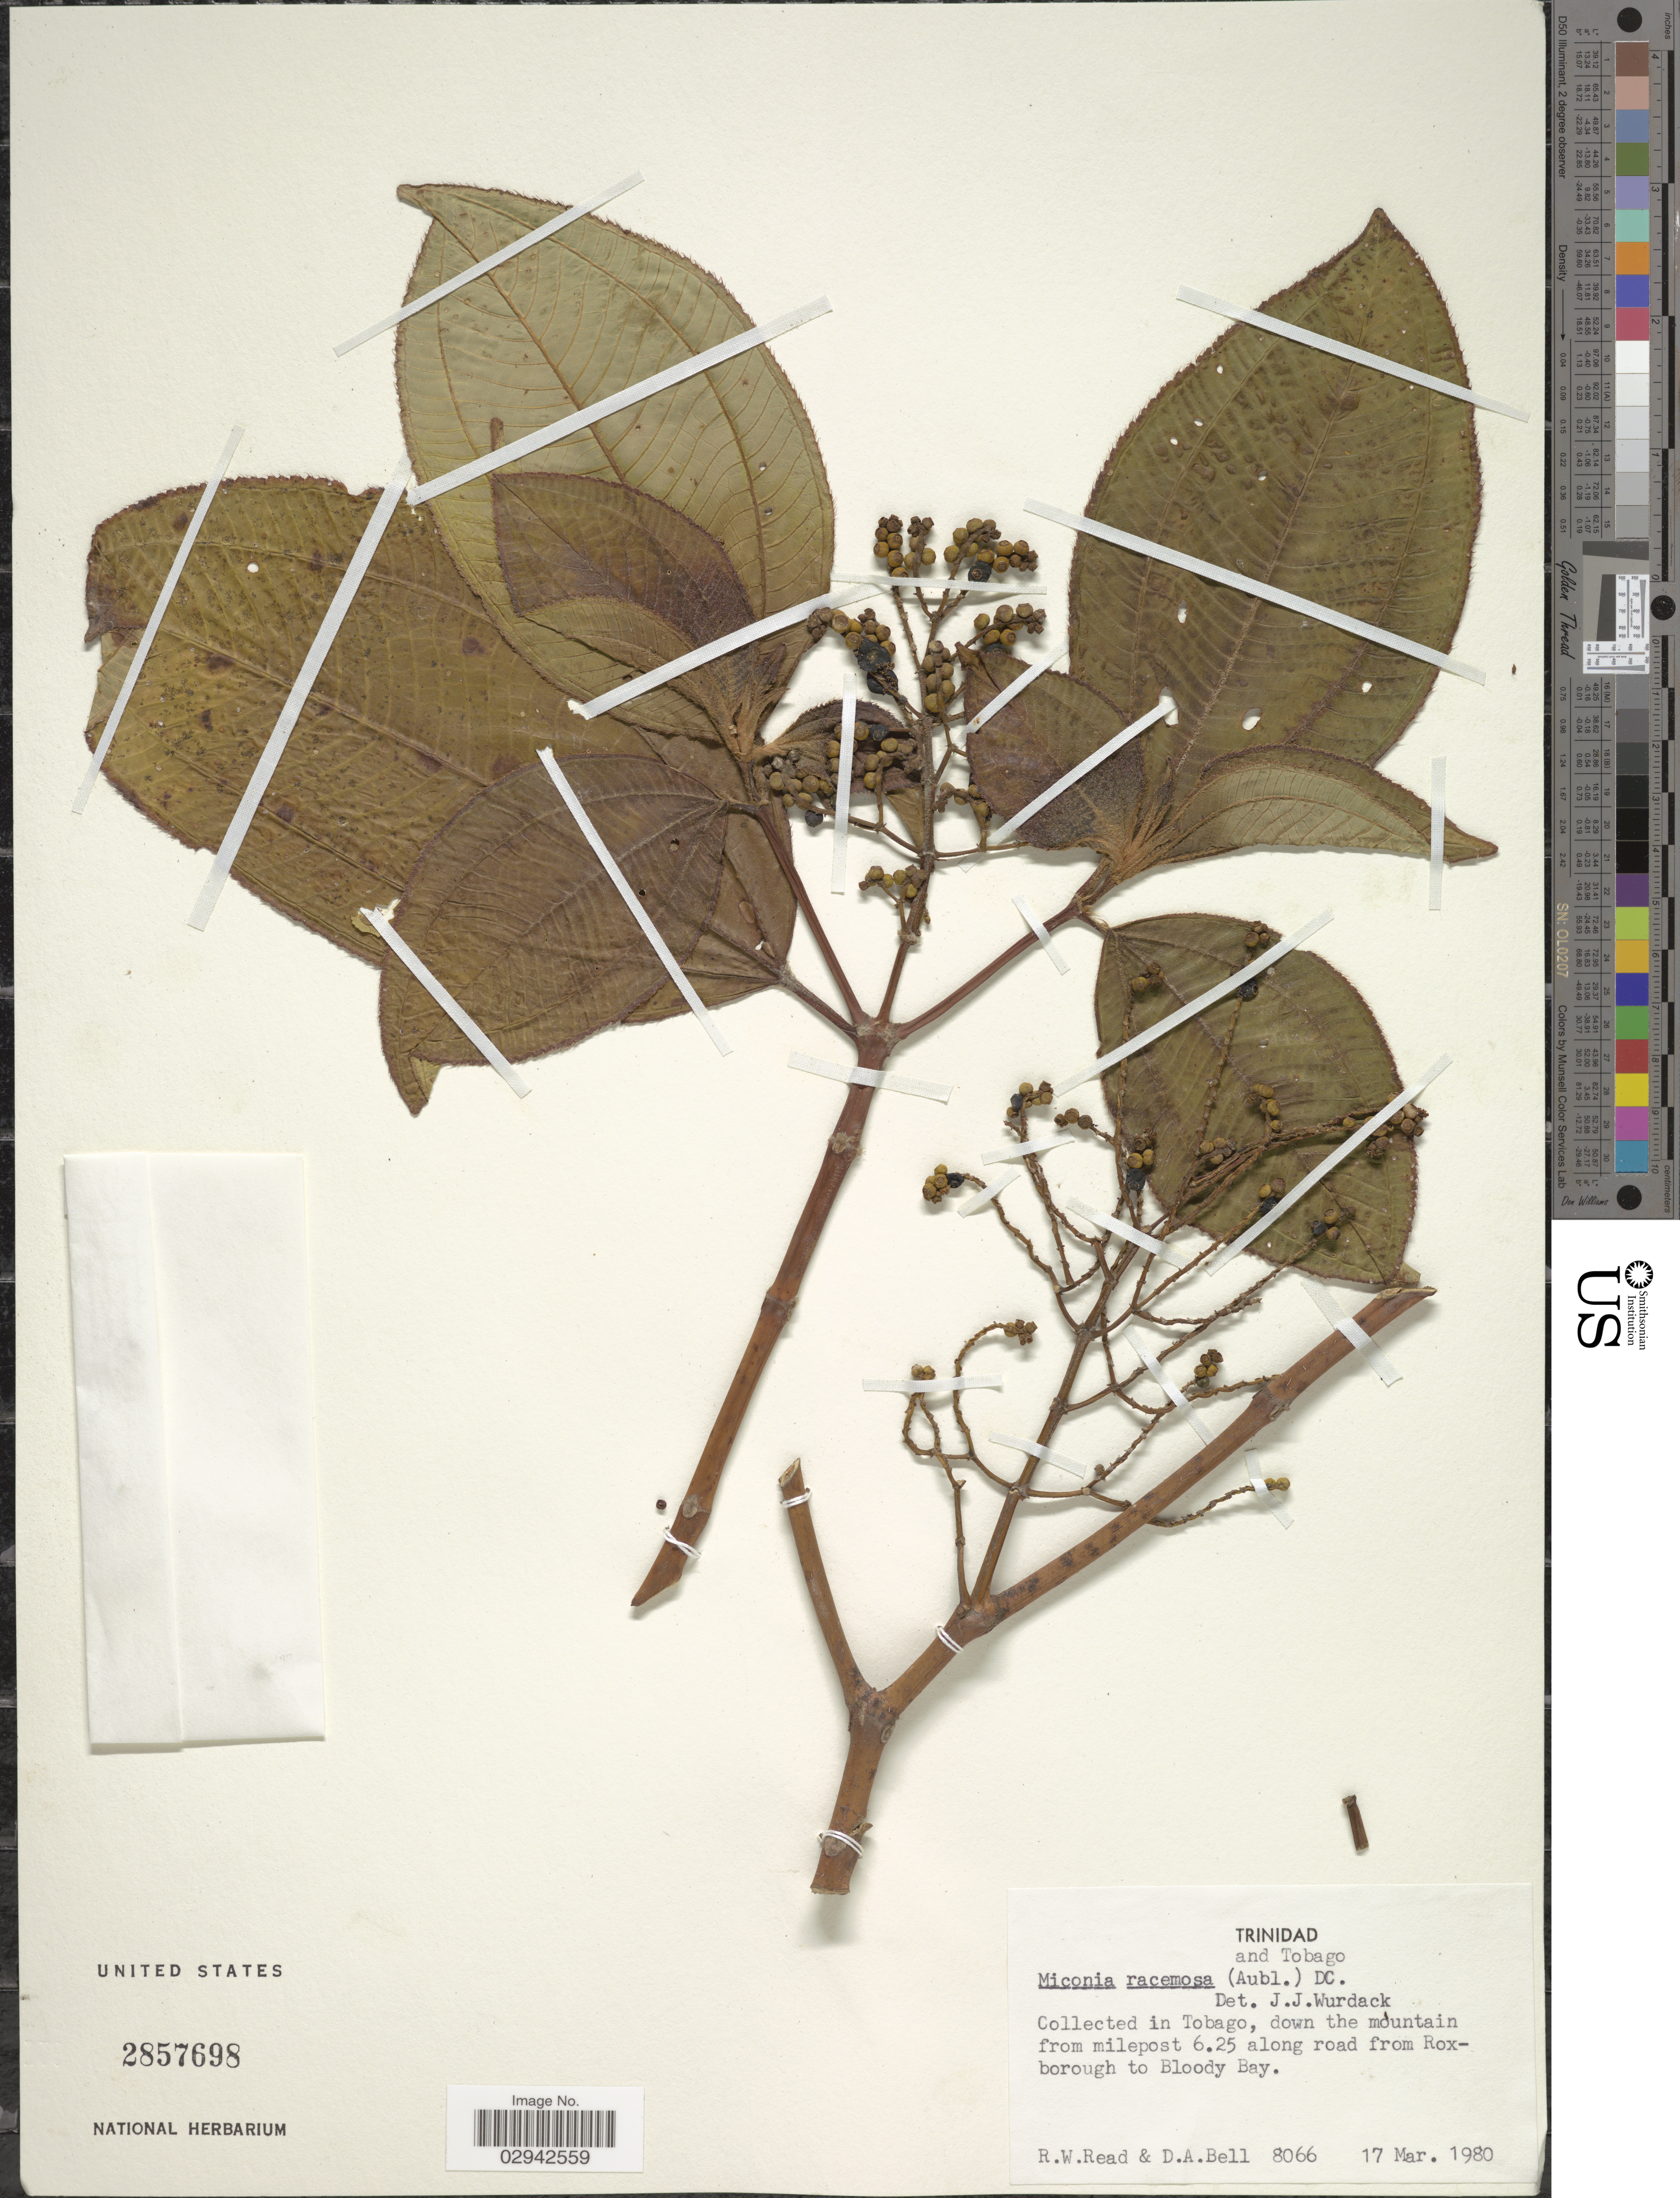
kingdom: Plantae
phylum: Tracheophyta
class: Magnoliopsida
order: Myrtales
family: Melastomataceae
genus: Miconia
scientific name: Miconia racemosa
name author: (Aubl.) DC.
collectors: R. W. Read & D. A. Bell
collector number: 8066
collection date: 1980-03-17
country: Trinidad and Tobago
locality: Trinidad and Tobago, in Tobago, down the mountain from milepost 6.25 along road from Roxborough to Bloody Bay.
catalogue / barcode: US 2857698